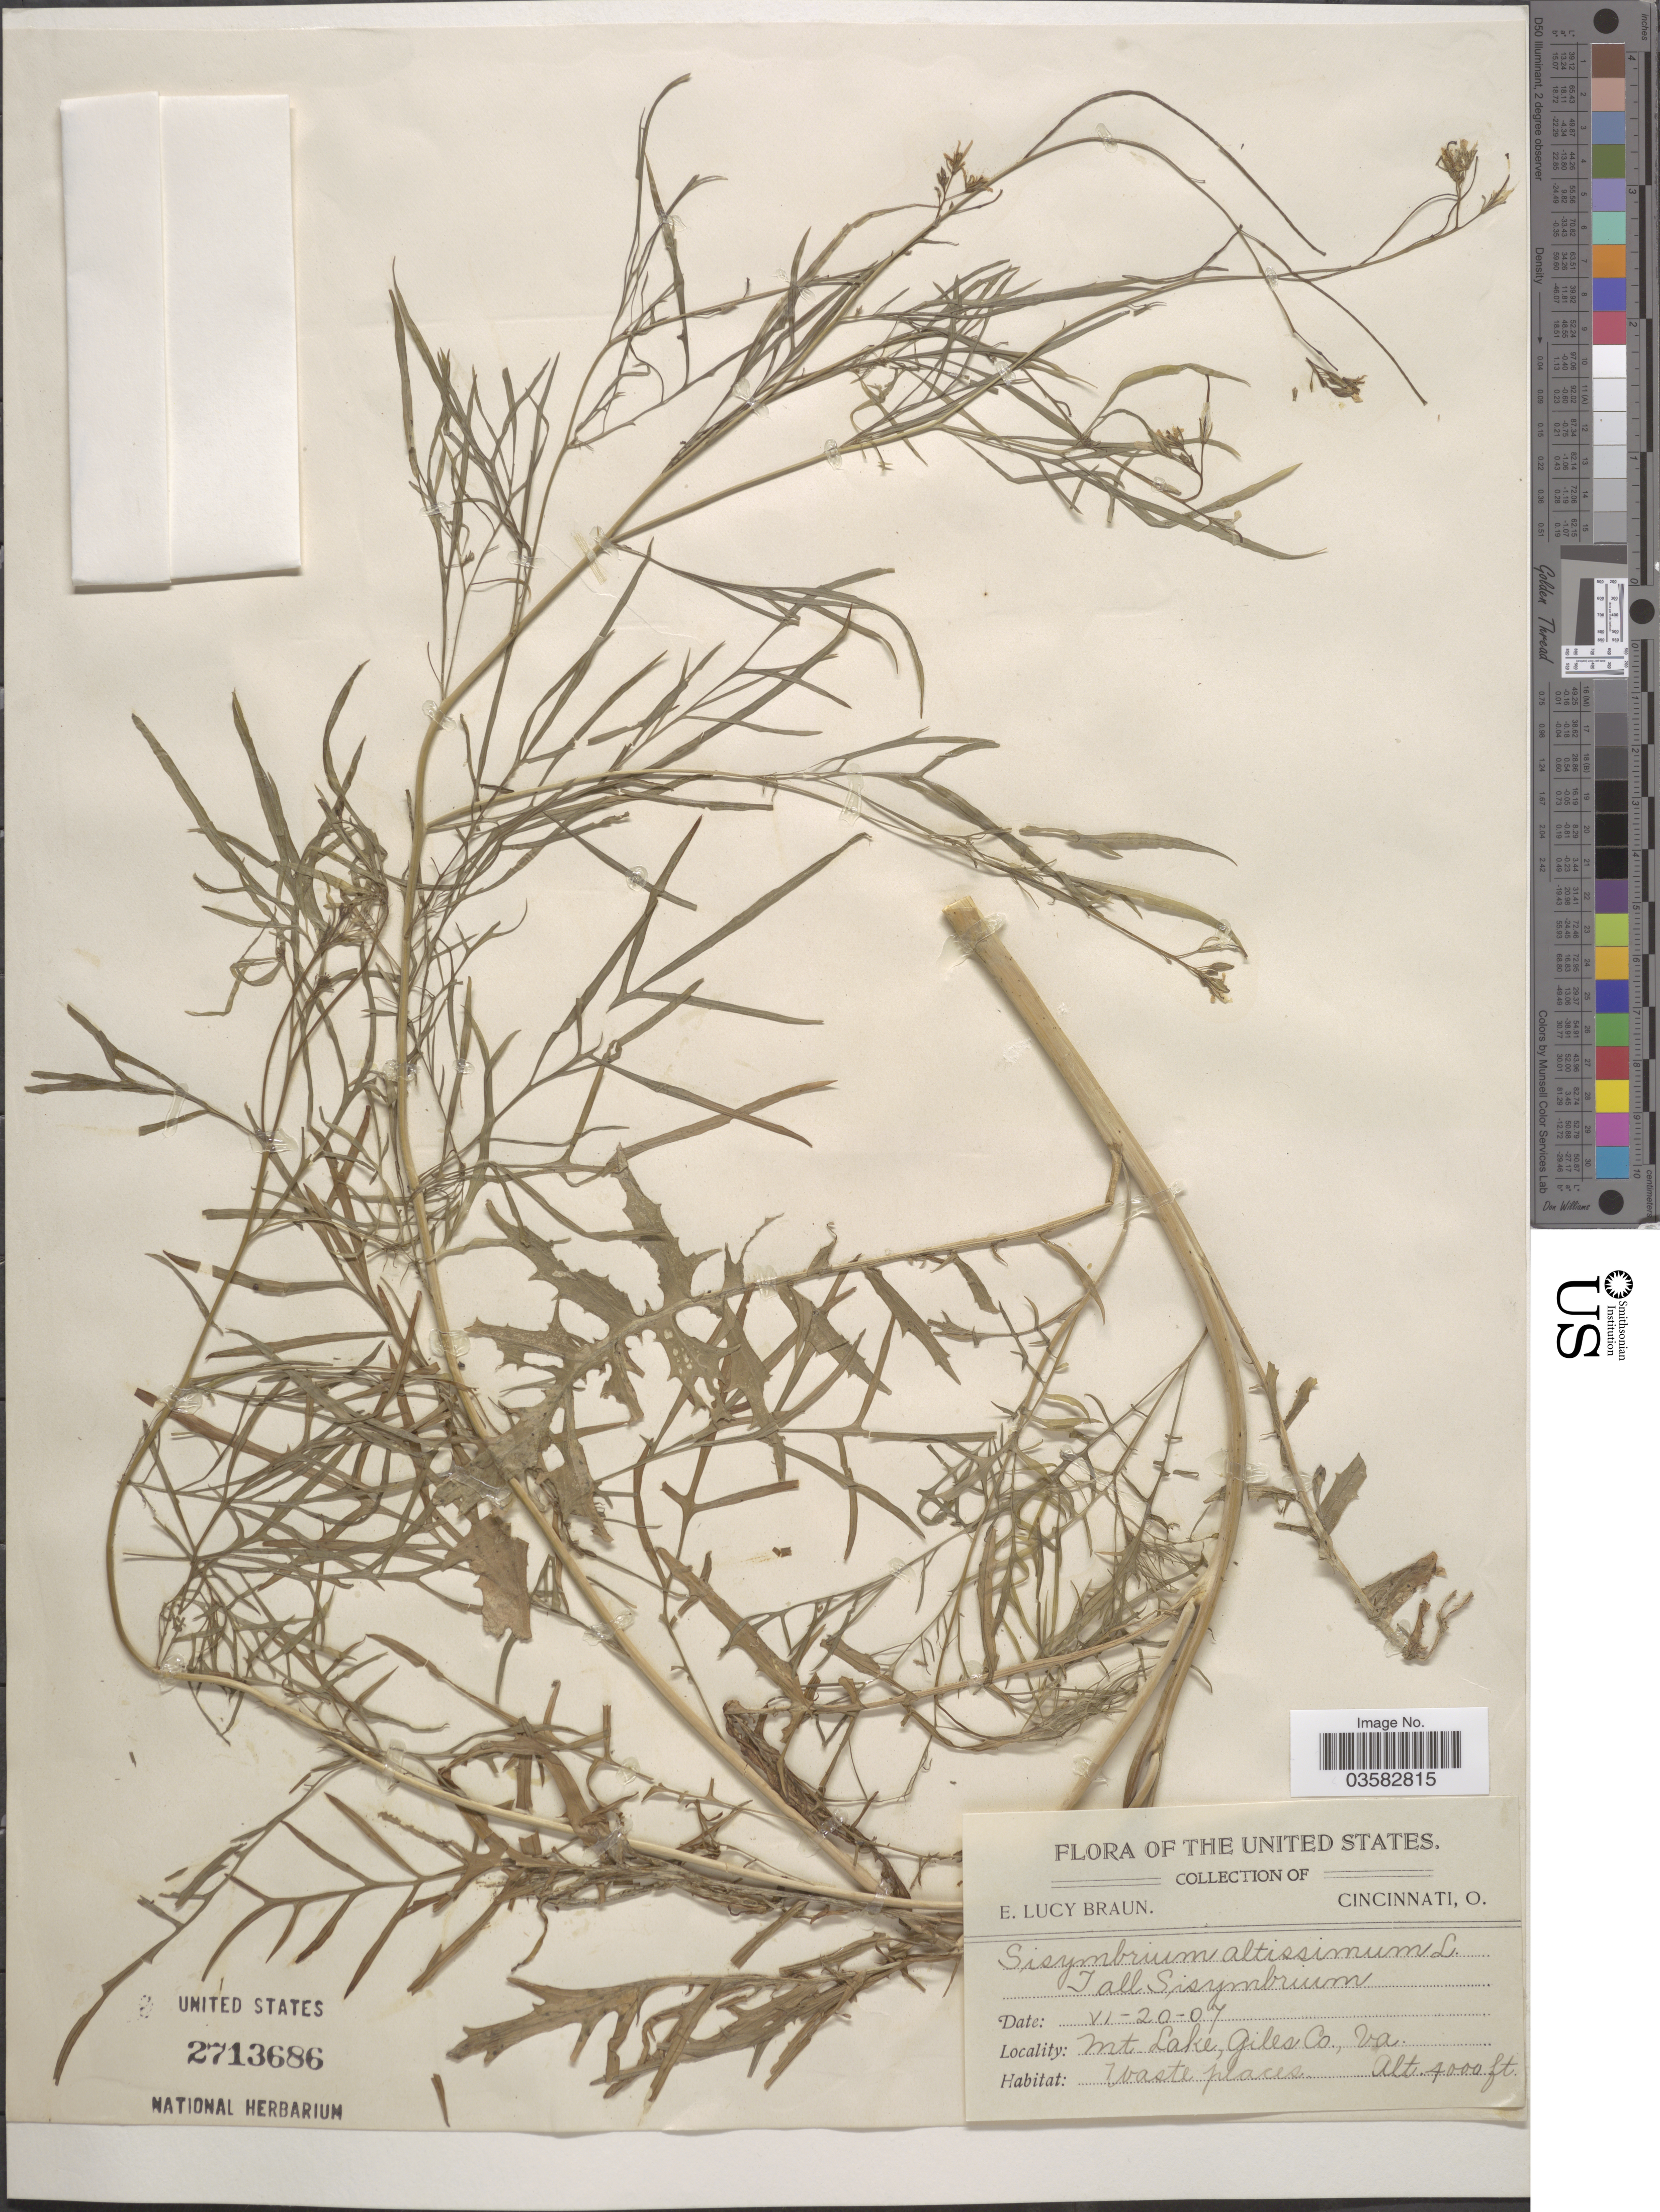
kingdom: Plantae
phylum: Tracheophyta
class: Magnoliopsida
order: Brassicales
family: Brassicaceae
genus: Sisymbrium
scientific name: Sisymbrium altissimum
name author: L.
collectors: E. L. Braun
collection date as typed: Transcribed d/m/y: 20/6/7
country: United States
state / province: Virginia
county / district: Giles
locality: Mt. Lake, Giles Co.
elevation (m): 1219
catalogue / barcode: US 2713686